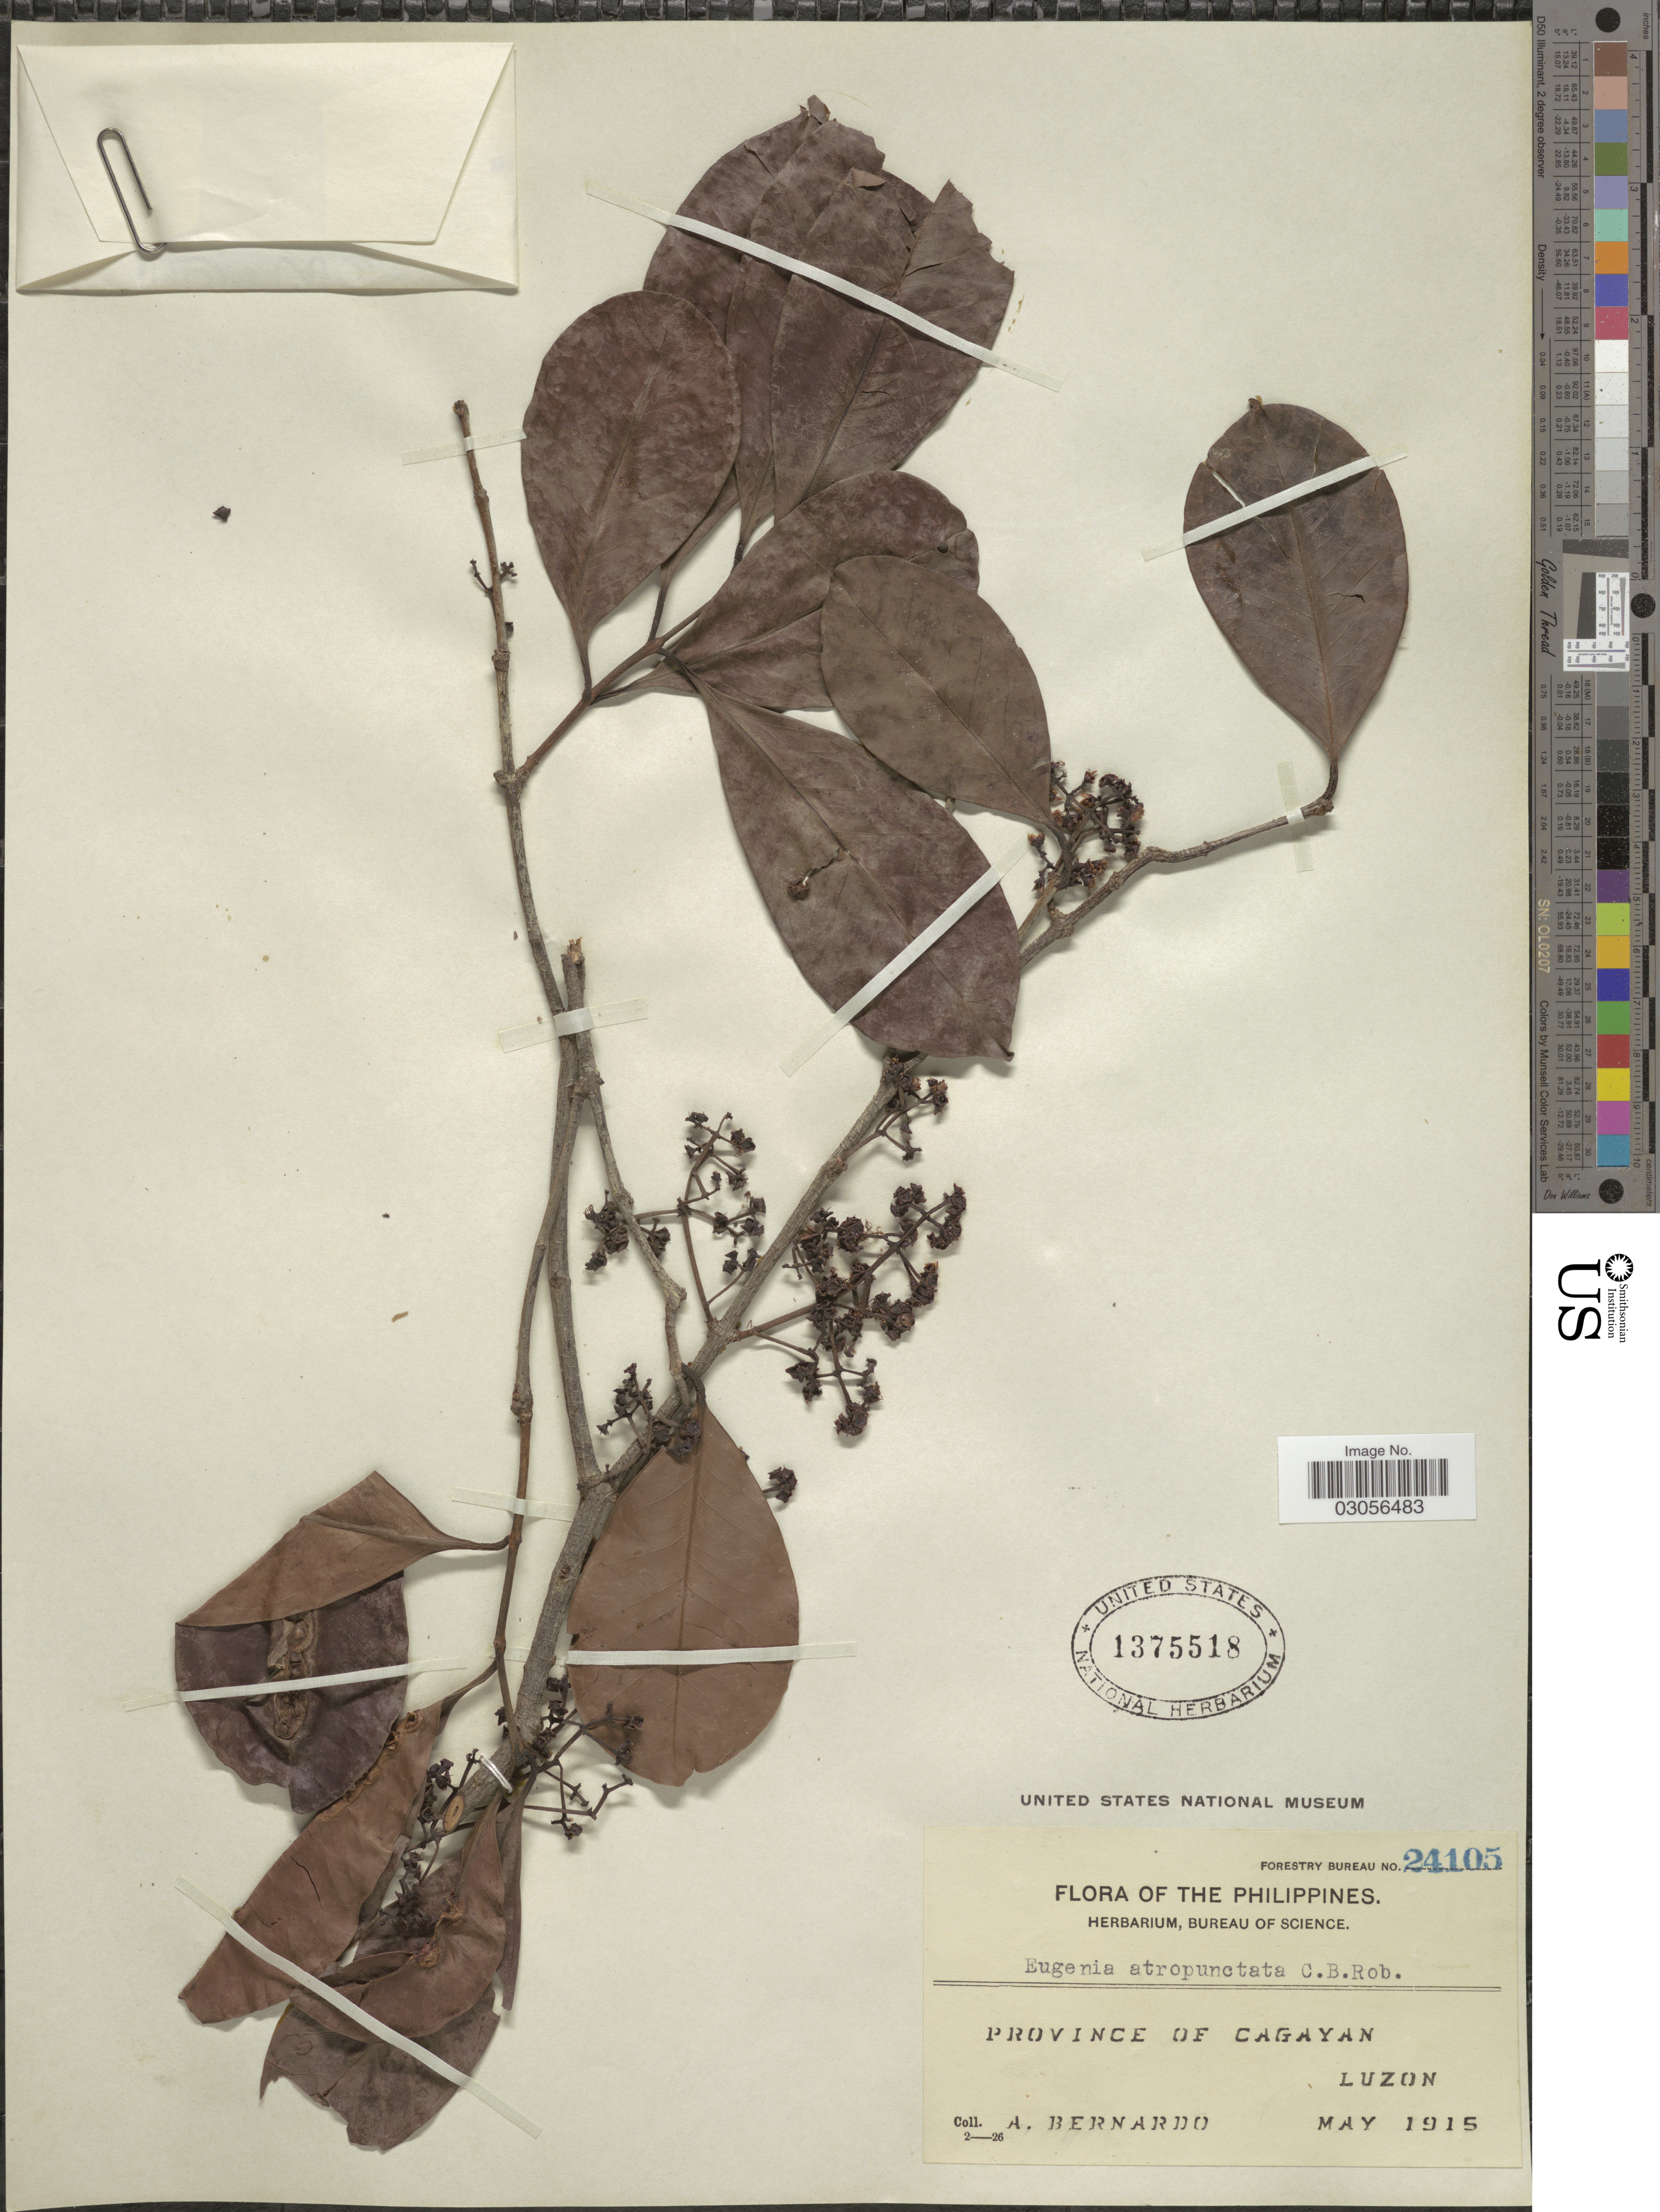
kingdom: Plantae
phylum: Tracheophyta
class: Magnoliopsida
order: Myrtales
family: Myrtaceae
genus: Syzygium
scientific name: Syzygium polyanthum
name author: (Wight) Walp.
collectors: A. Bernardo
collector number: Forestry Bureau 24105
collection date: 1915-05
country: Philippines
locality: Province of Cagayan, Luzon.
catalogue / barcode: US 1375518